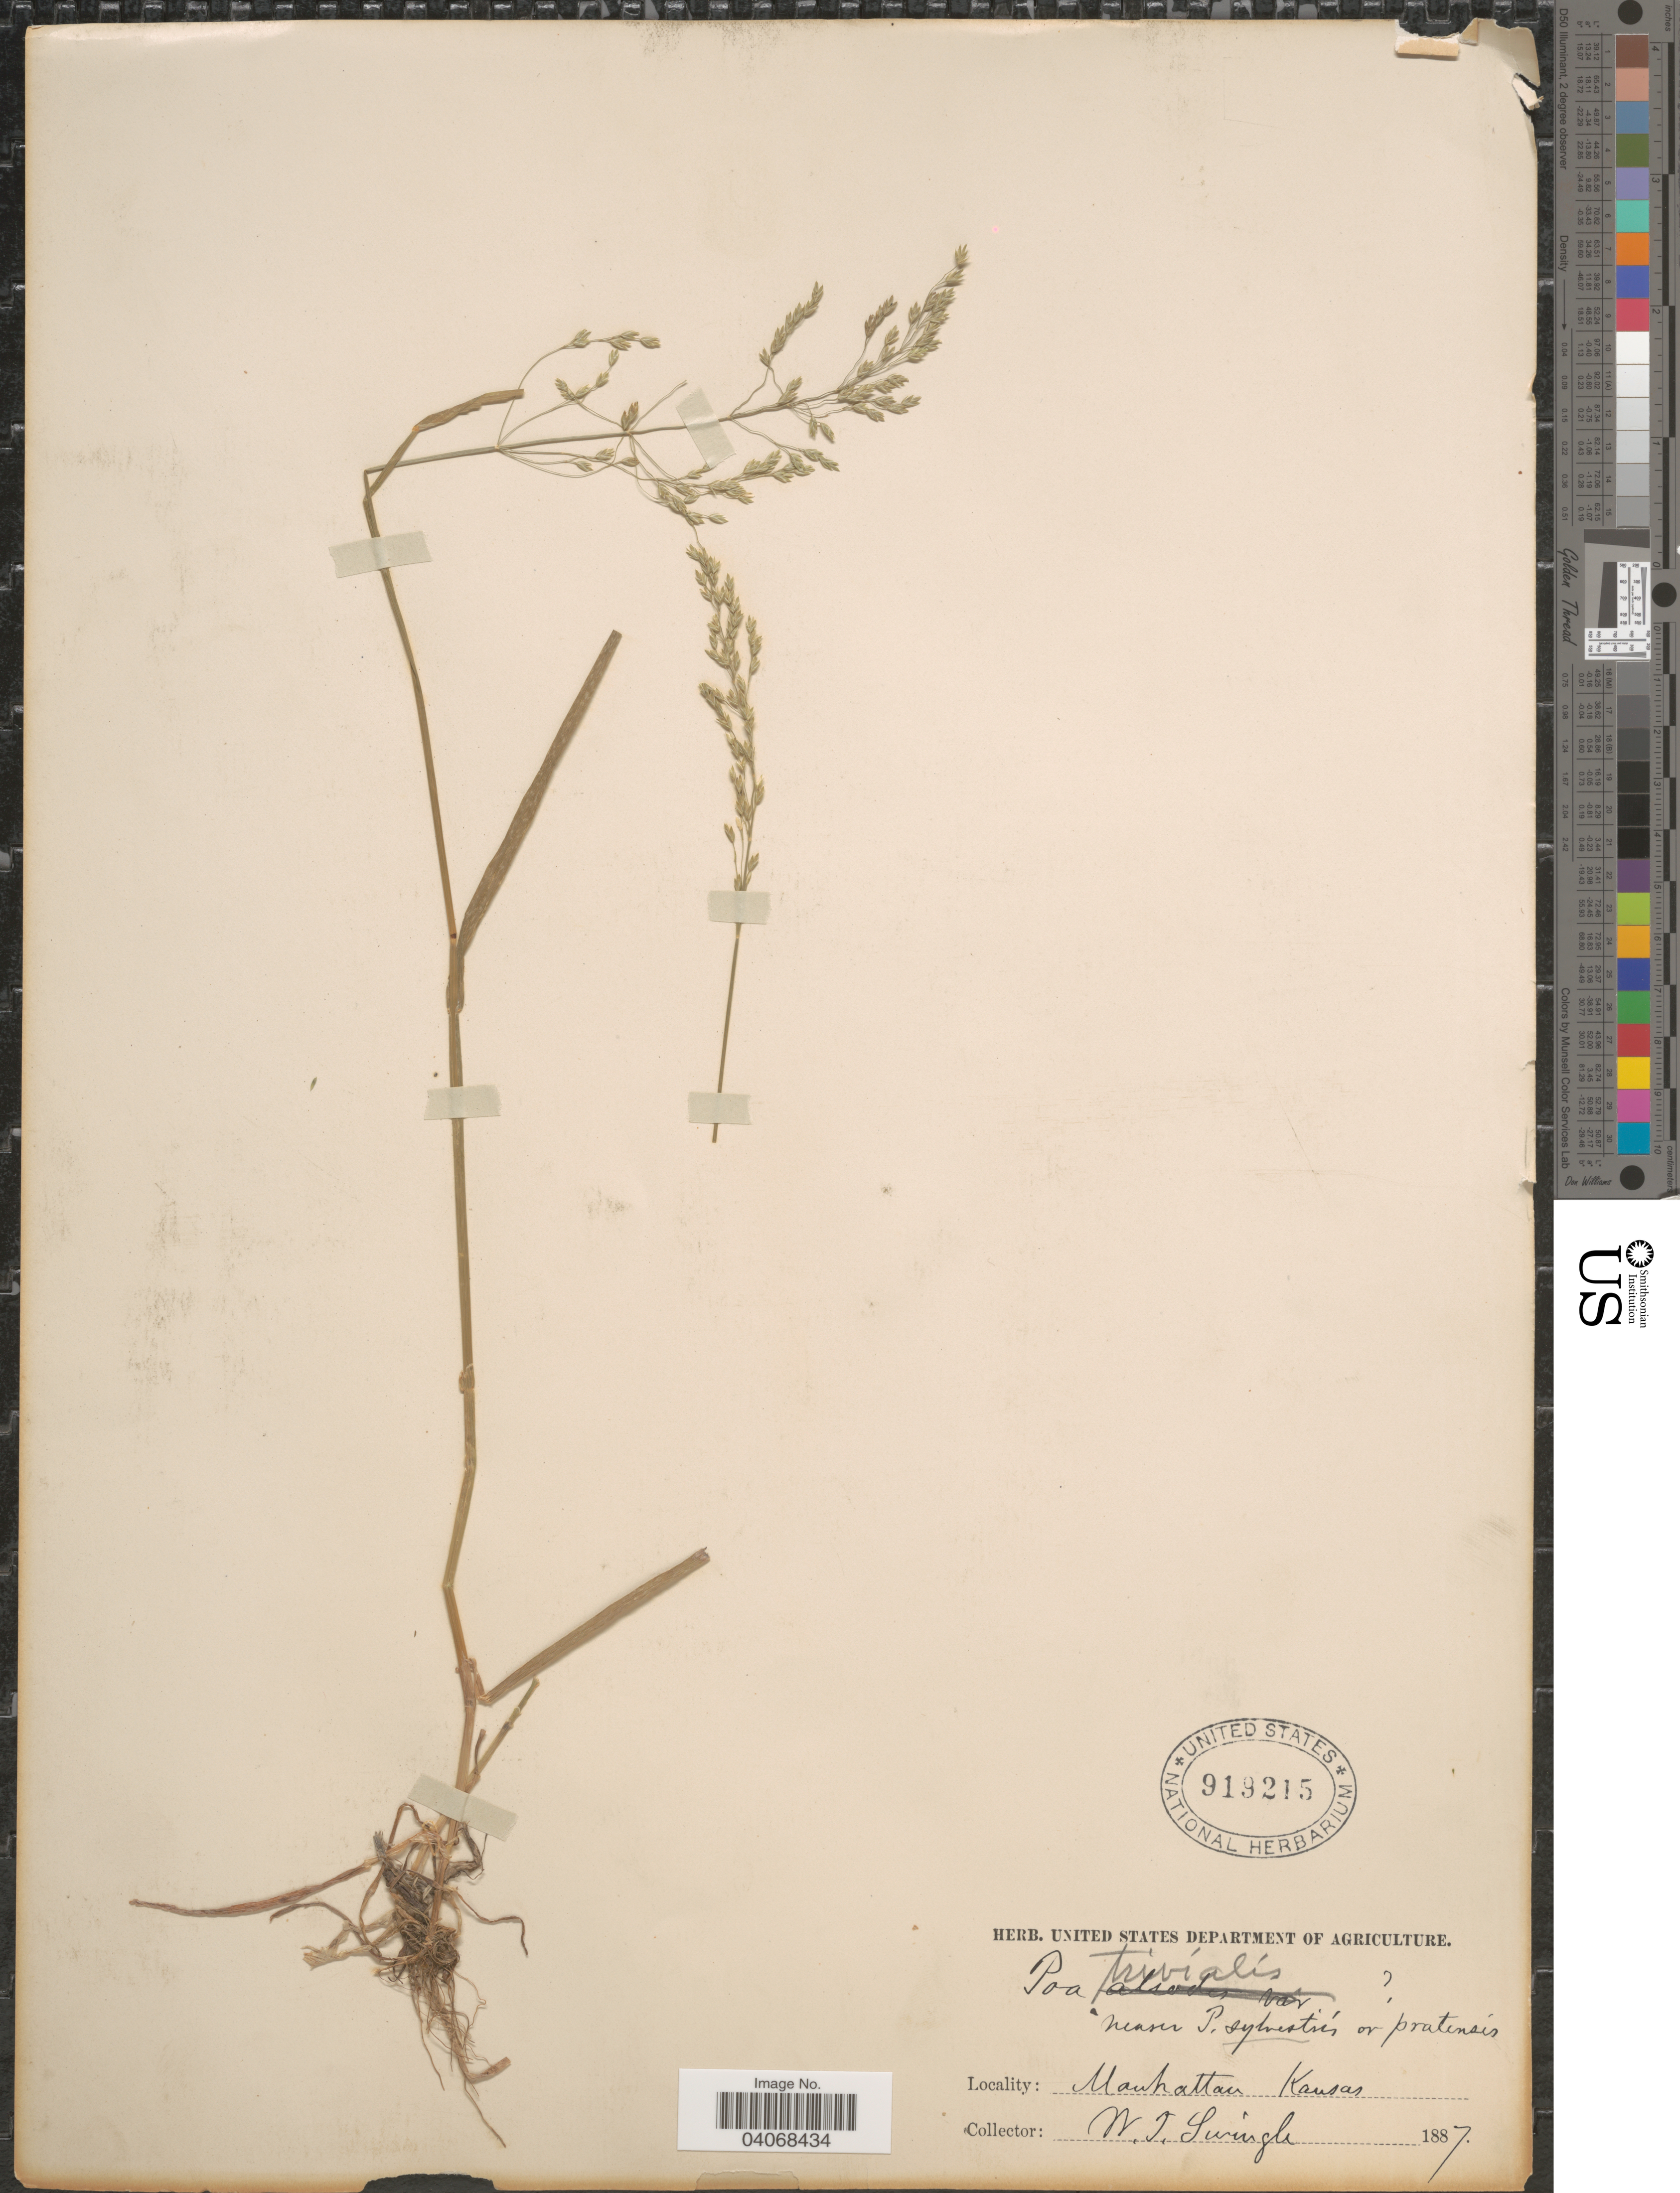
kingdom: Plantae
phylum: Tracheophyta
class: Liliopsida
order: Poales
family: Poaceae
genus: Poa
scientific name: Poa sylvestris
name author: A. Gray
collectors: W. T. Swingle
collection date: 1887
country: United States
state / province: Kansas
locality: Manhattan.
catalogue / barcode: US 919215